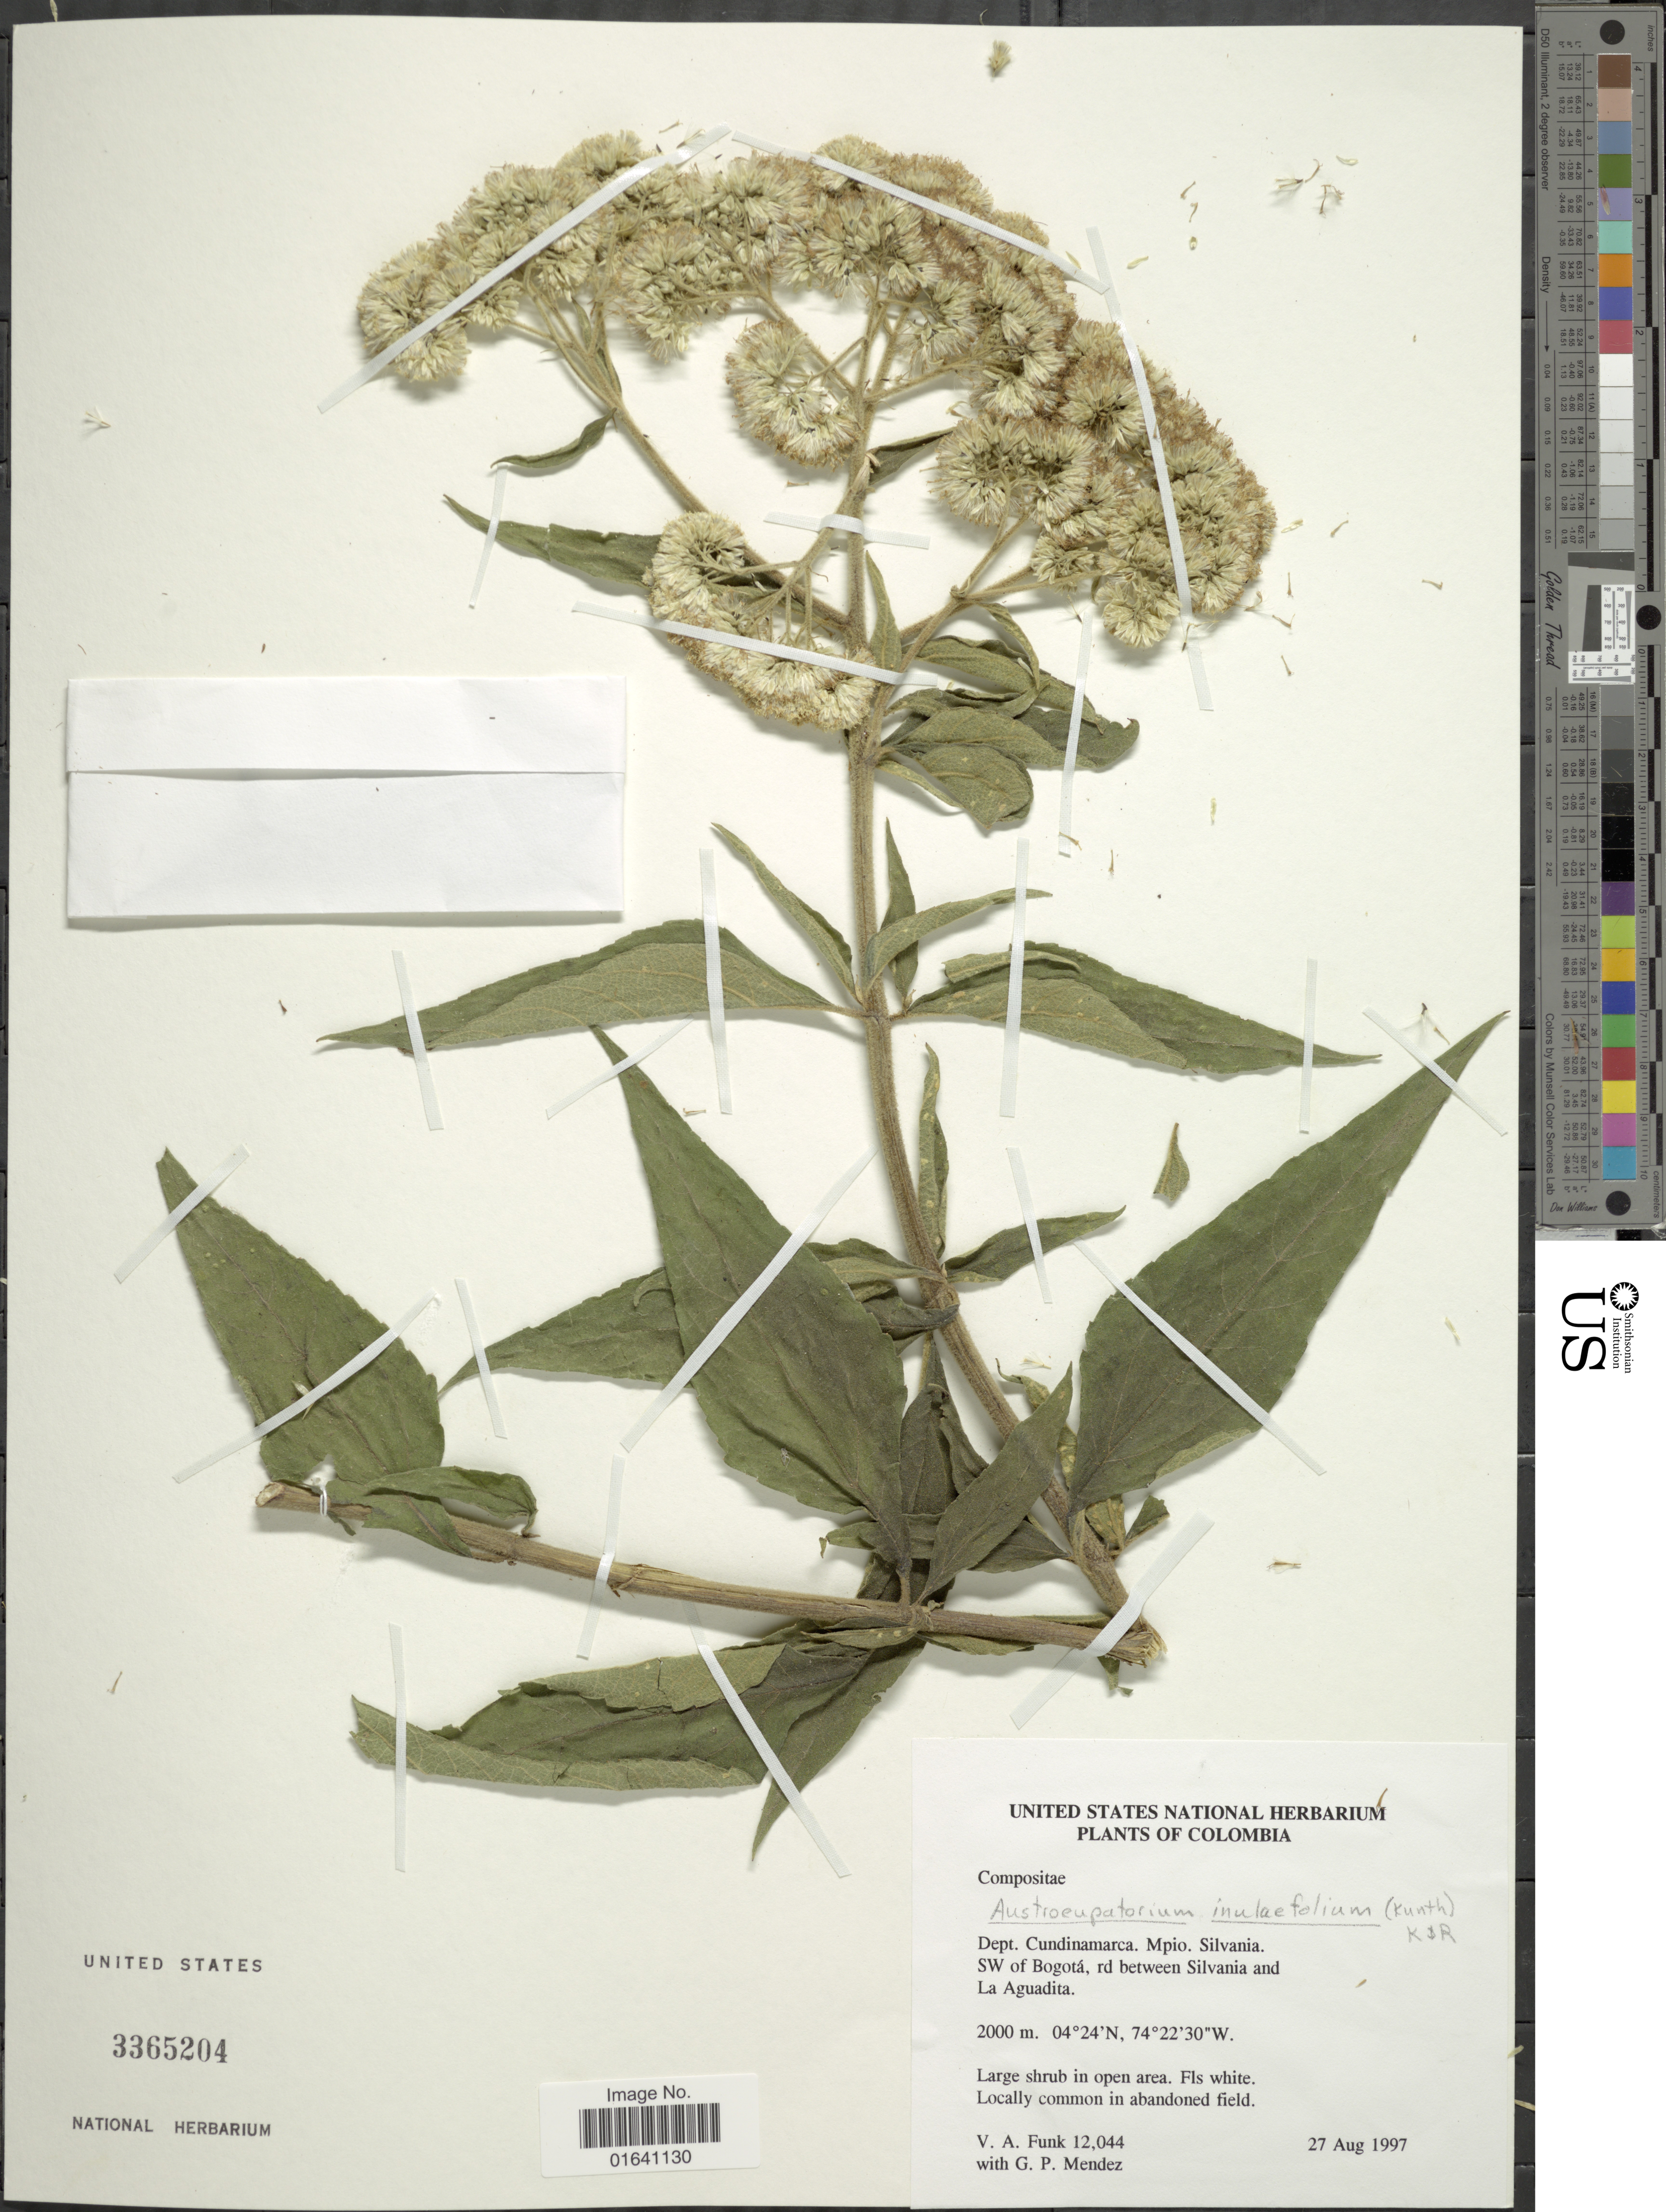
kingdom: Plantae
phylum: Tracheophyta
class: Magnoliopsida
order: Asterales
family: Asteraceae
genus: Austroeupatorium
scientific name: Austroeupatorium inulaefolium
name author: (Kunth) R.M. King & H. Rob.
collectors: V. Funk & G. Mendez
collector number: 12044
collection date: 1997-08-27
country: Colombia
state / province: Cundinamarca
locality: Dept. Cundinamarca. Mpio Silvania. SW of Bogotá, rd between Silvania and La Aguadita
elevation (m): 2000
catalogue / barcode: US 3365204